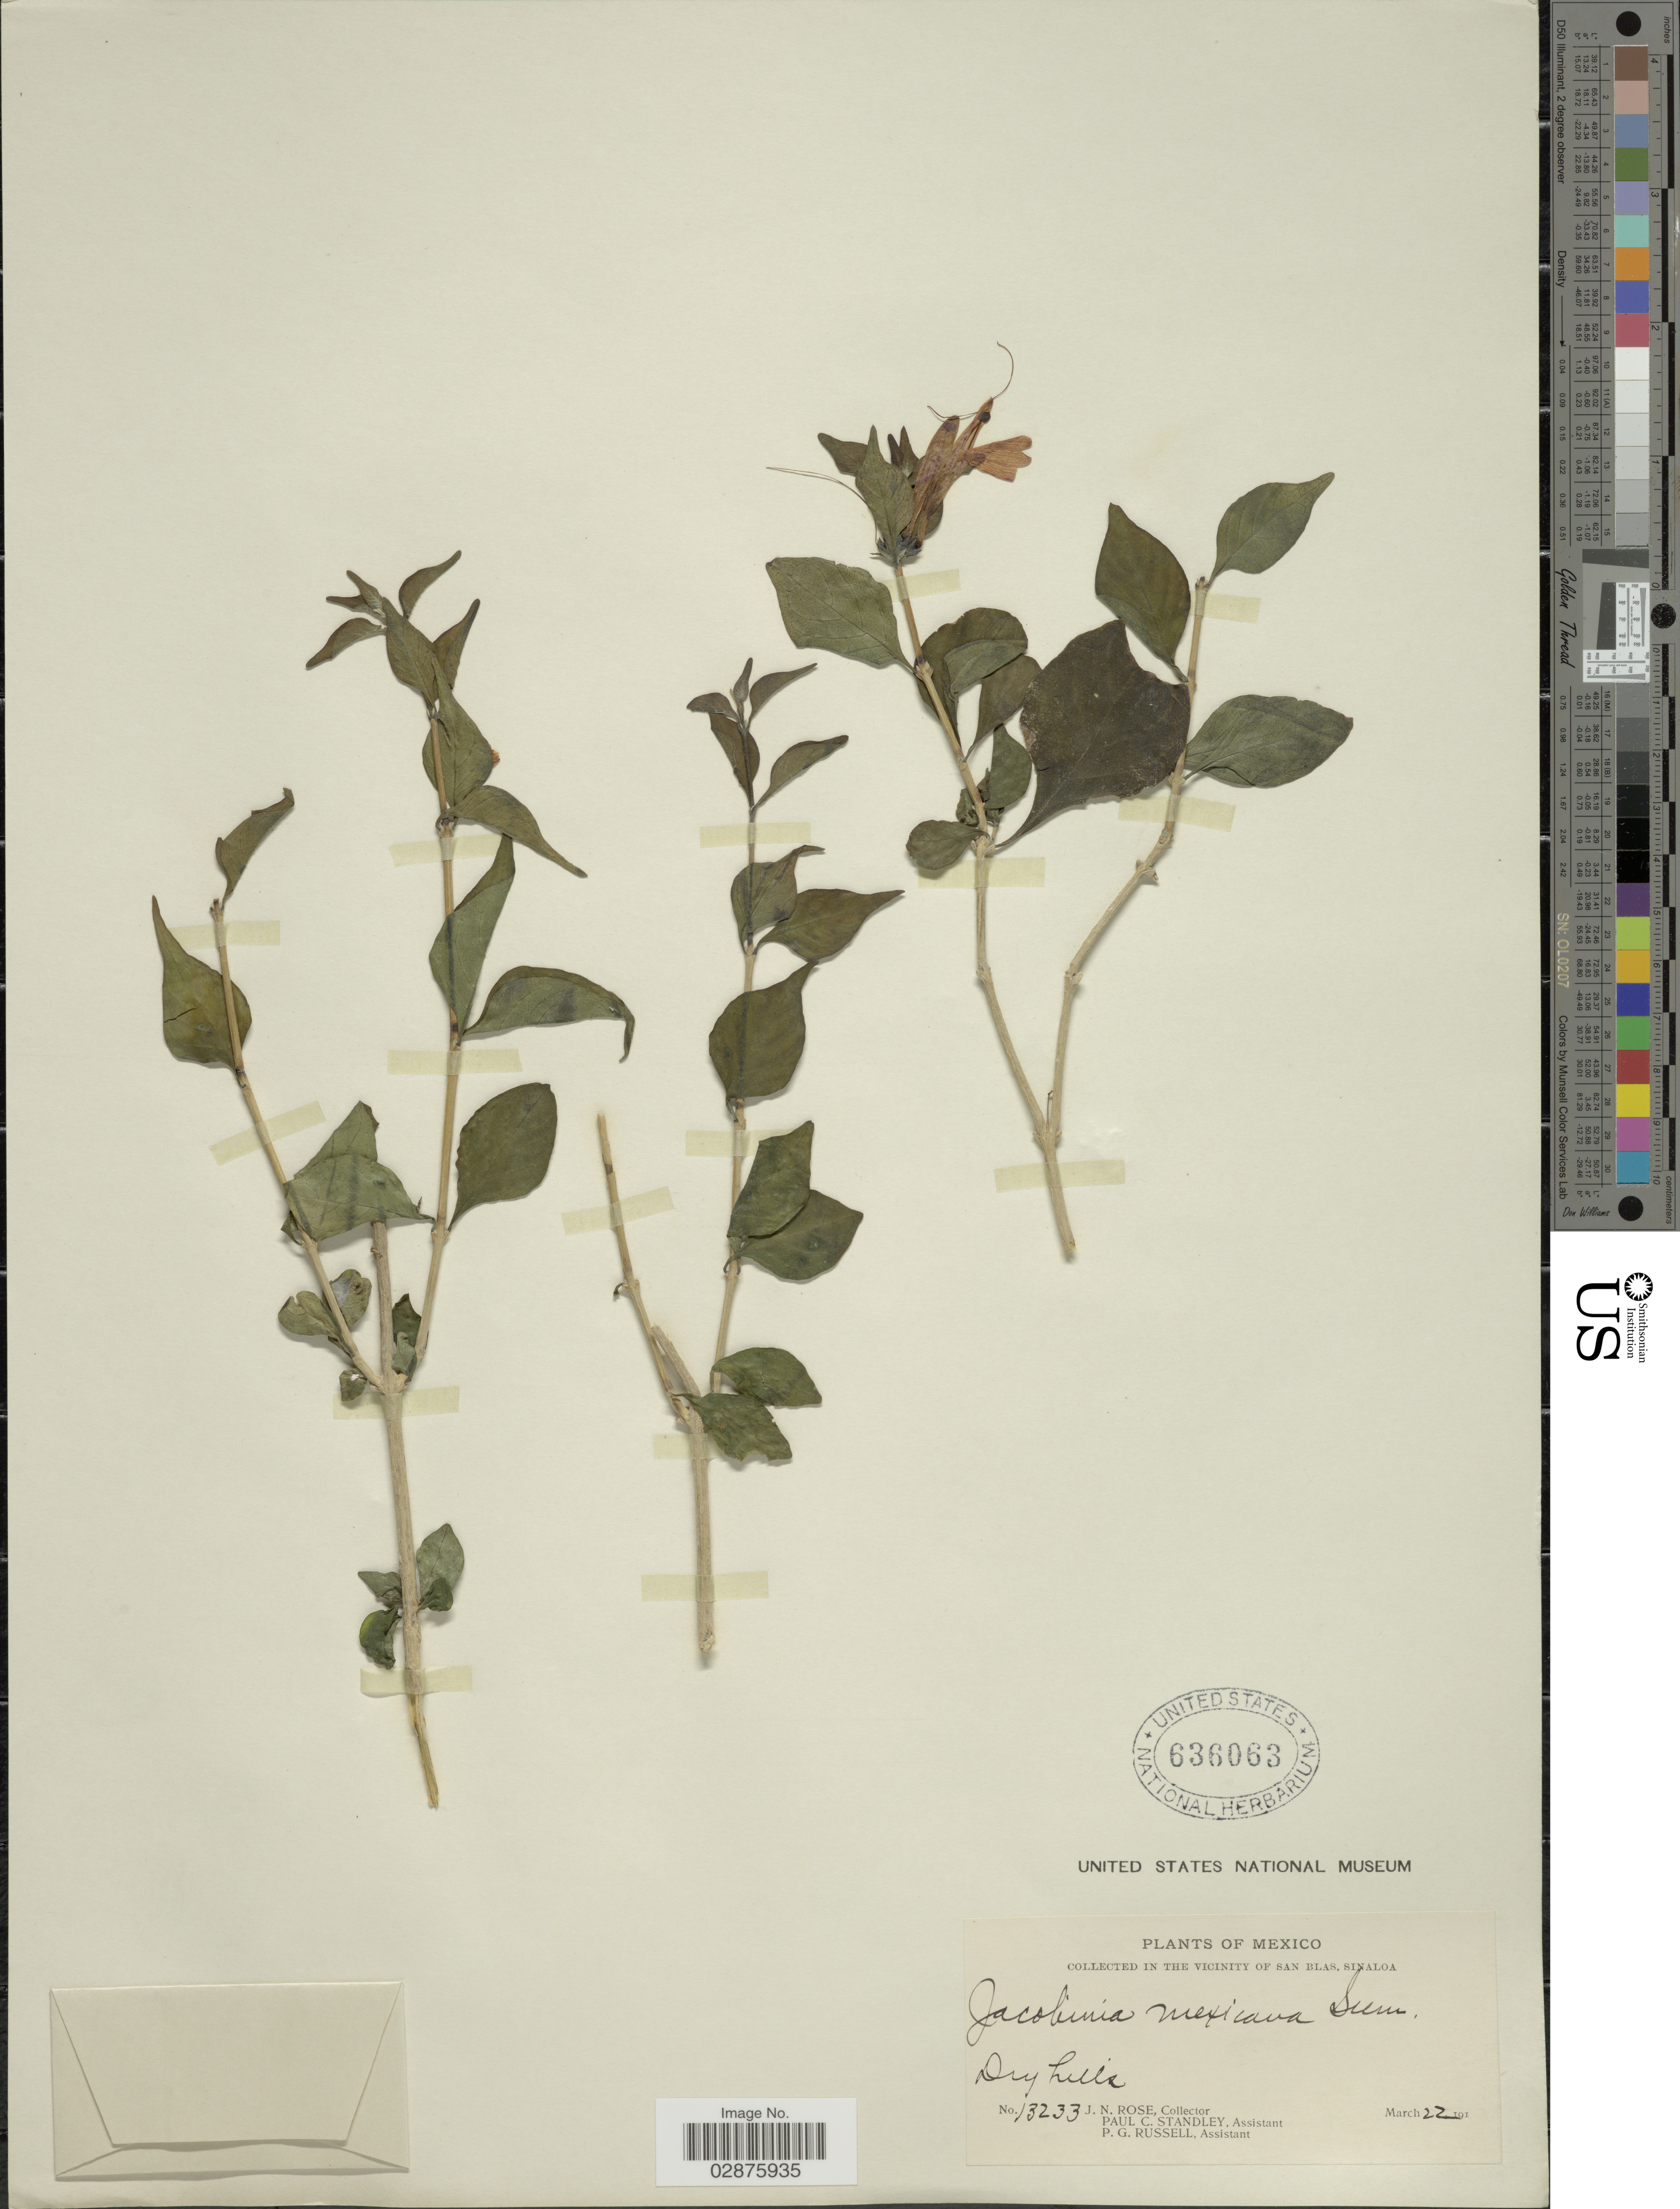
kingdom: Plantae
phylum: Tracheophyta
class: Magnoliopsida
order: Lamiales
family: Acanthaceae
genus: Justicia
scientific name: Justicia candicans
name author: (Nees) L.D. Benson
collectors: J. N. Rose, P. C. Standley & P. G. Russell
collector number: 13233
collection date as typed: March 22 191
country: Mexico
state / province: Sinaloa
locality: In the vicinity of San Blas.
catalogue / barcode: US 636063